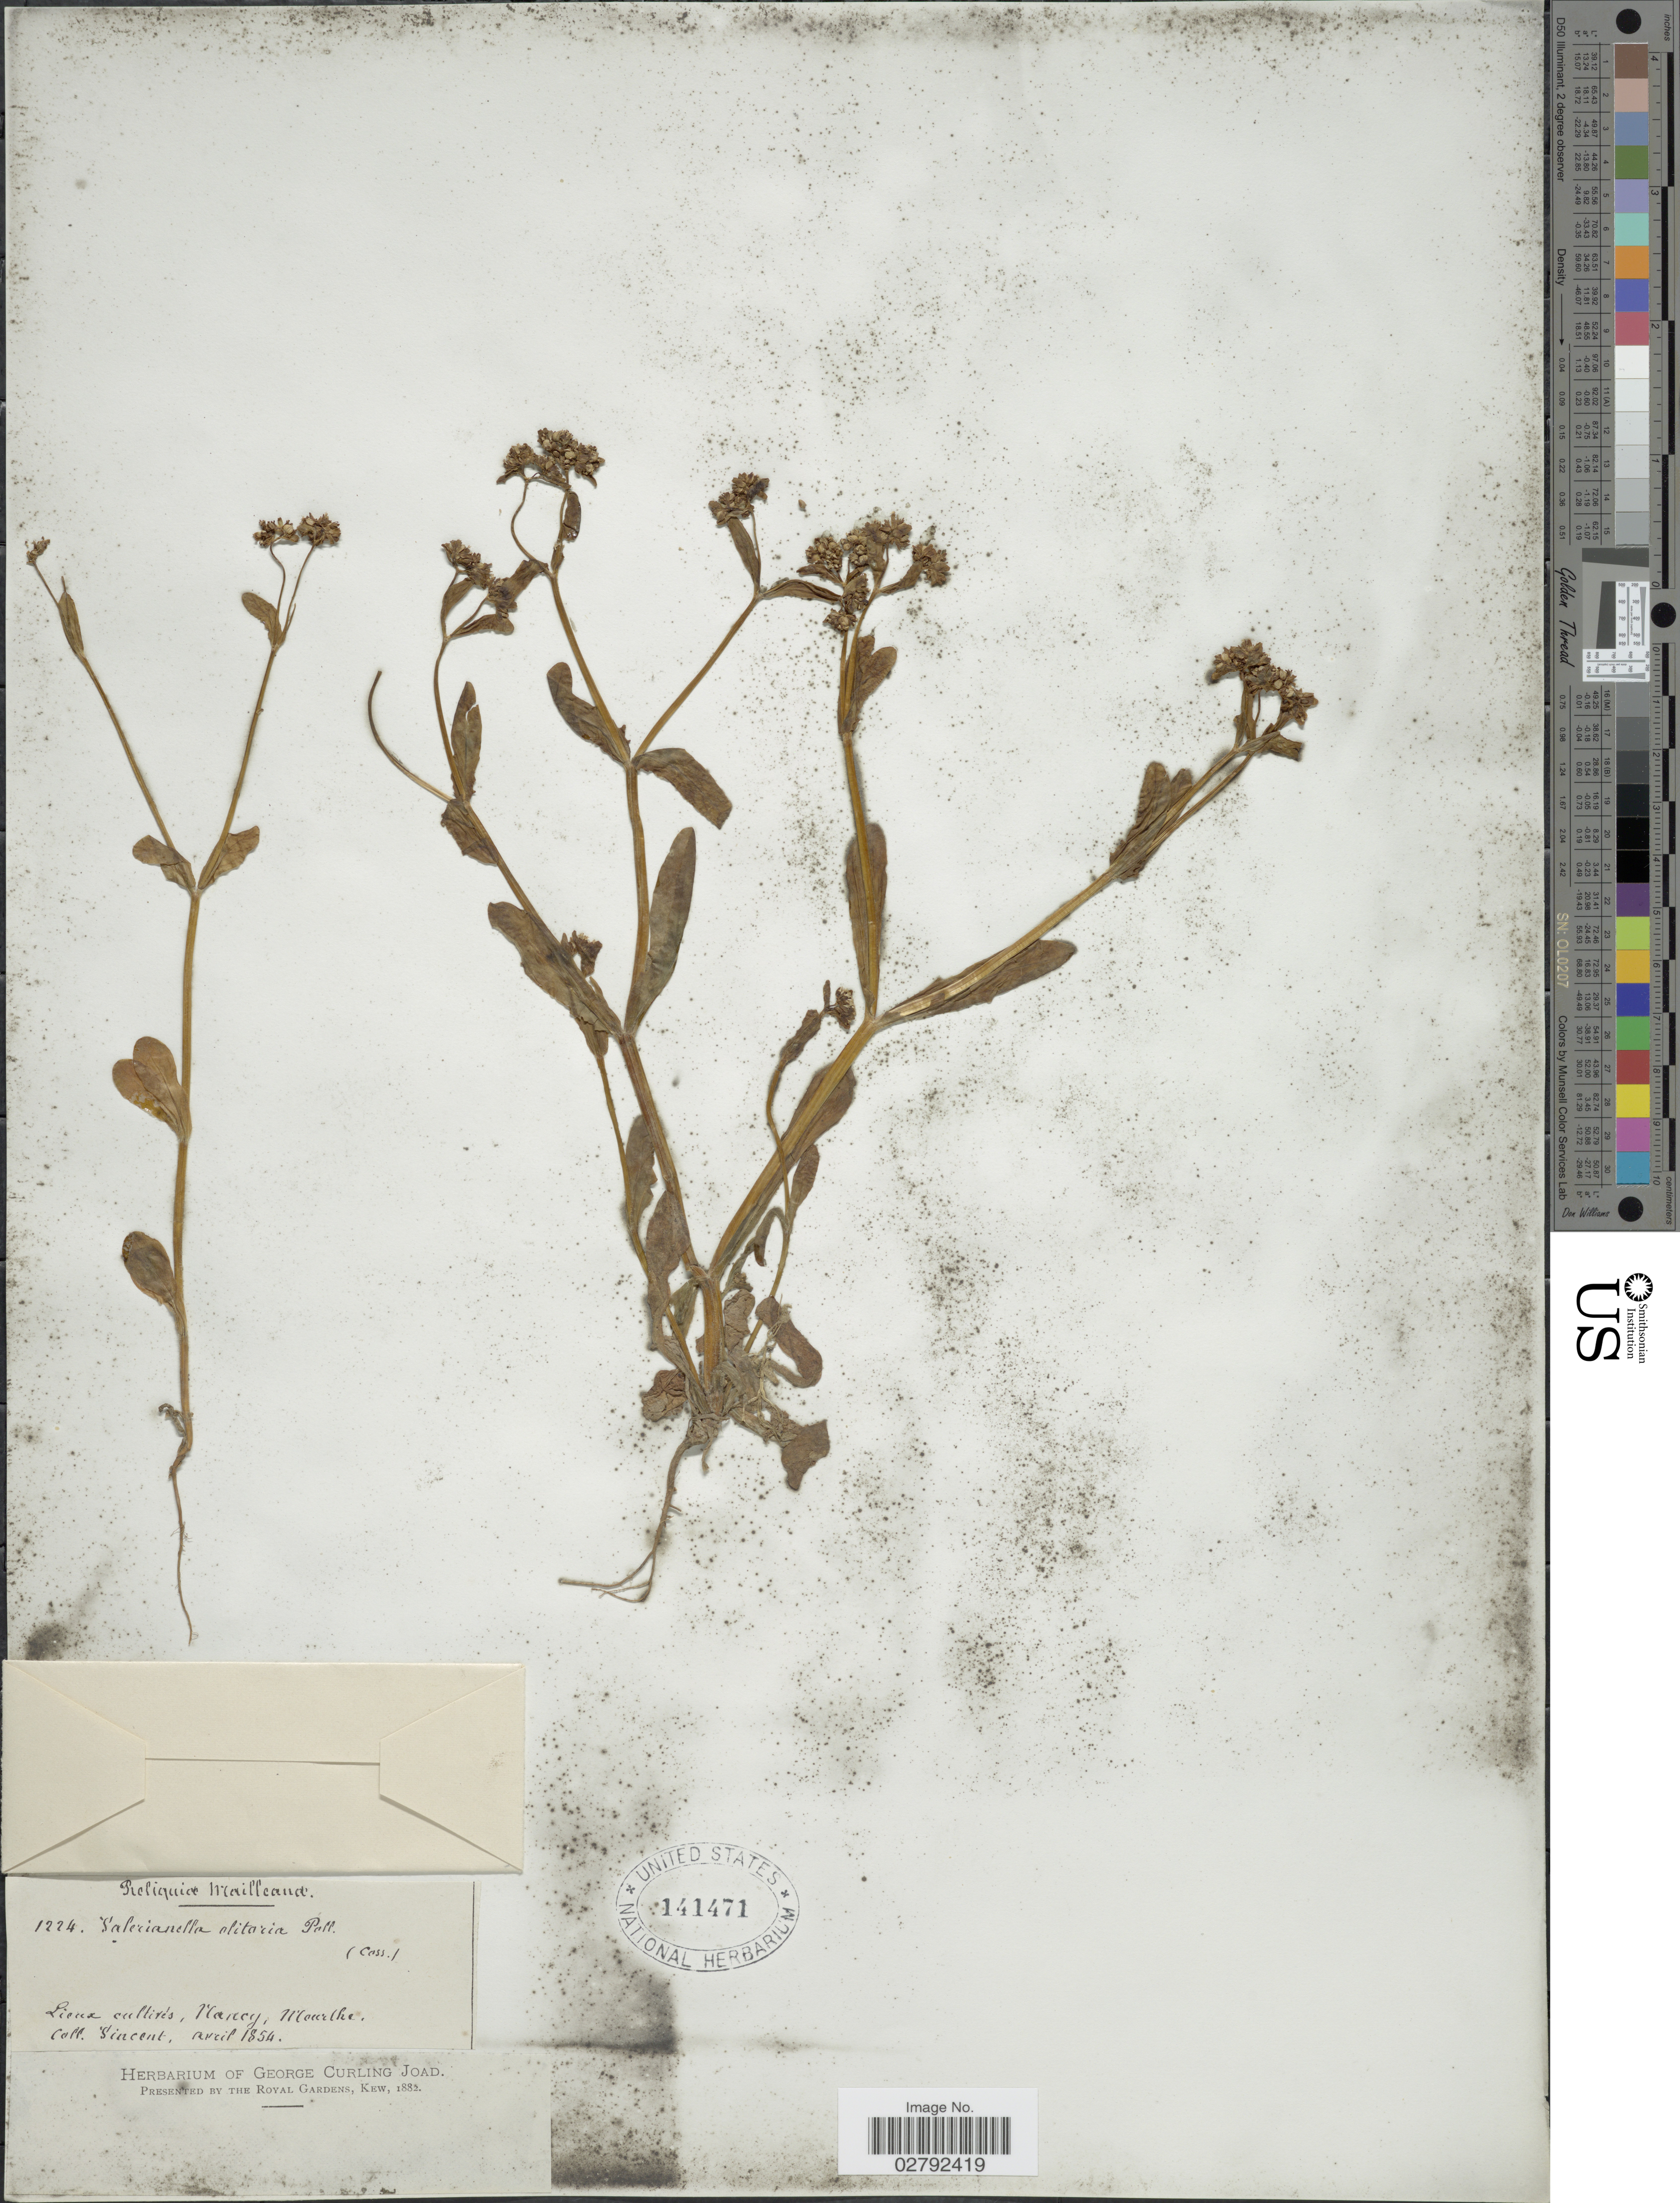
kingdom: Plantae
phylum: Tracheophyta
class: Magnoliopsida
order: Dipsacales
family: Caprifoliaceae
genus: Valerianella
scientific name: Valerianella olitoria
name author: (L.) Pollich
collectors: Vincent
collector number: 1224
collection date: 1854-04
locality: Liena cultivés, Marey, Mourlhe [interpreted]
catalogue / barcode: US 141471